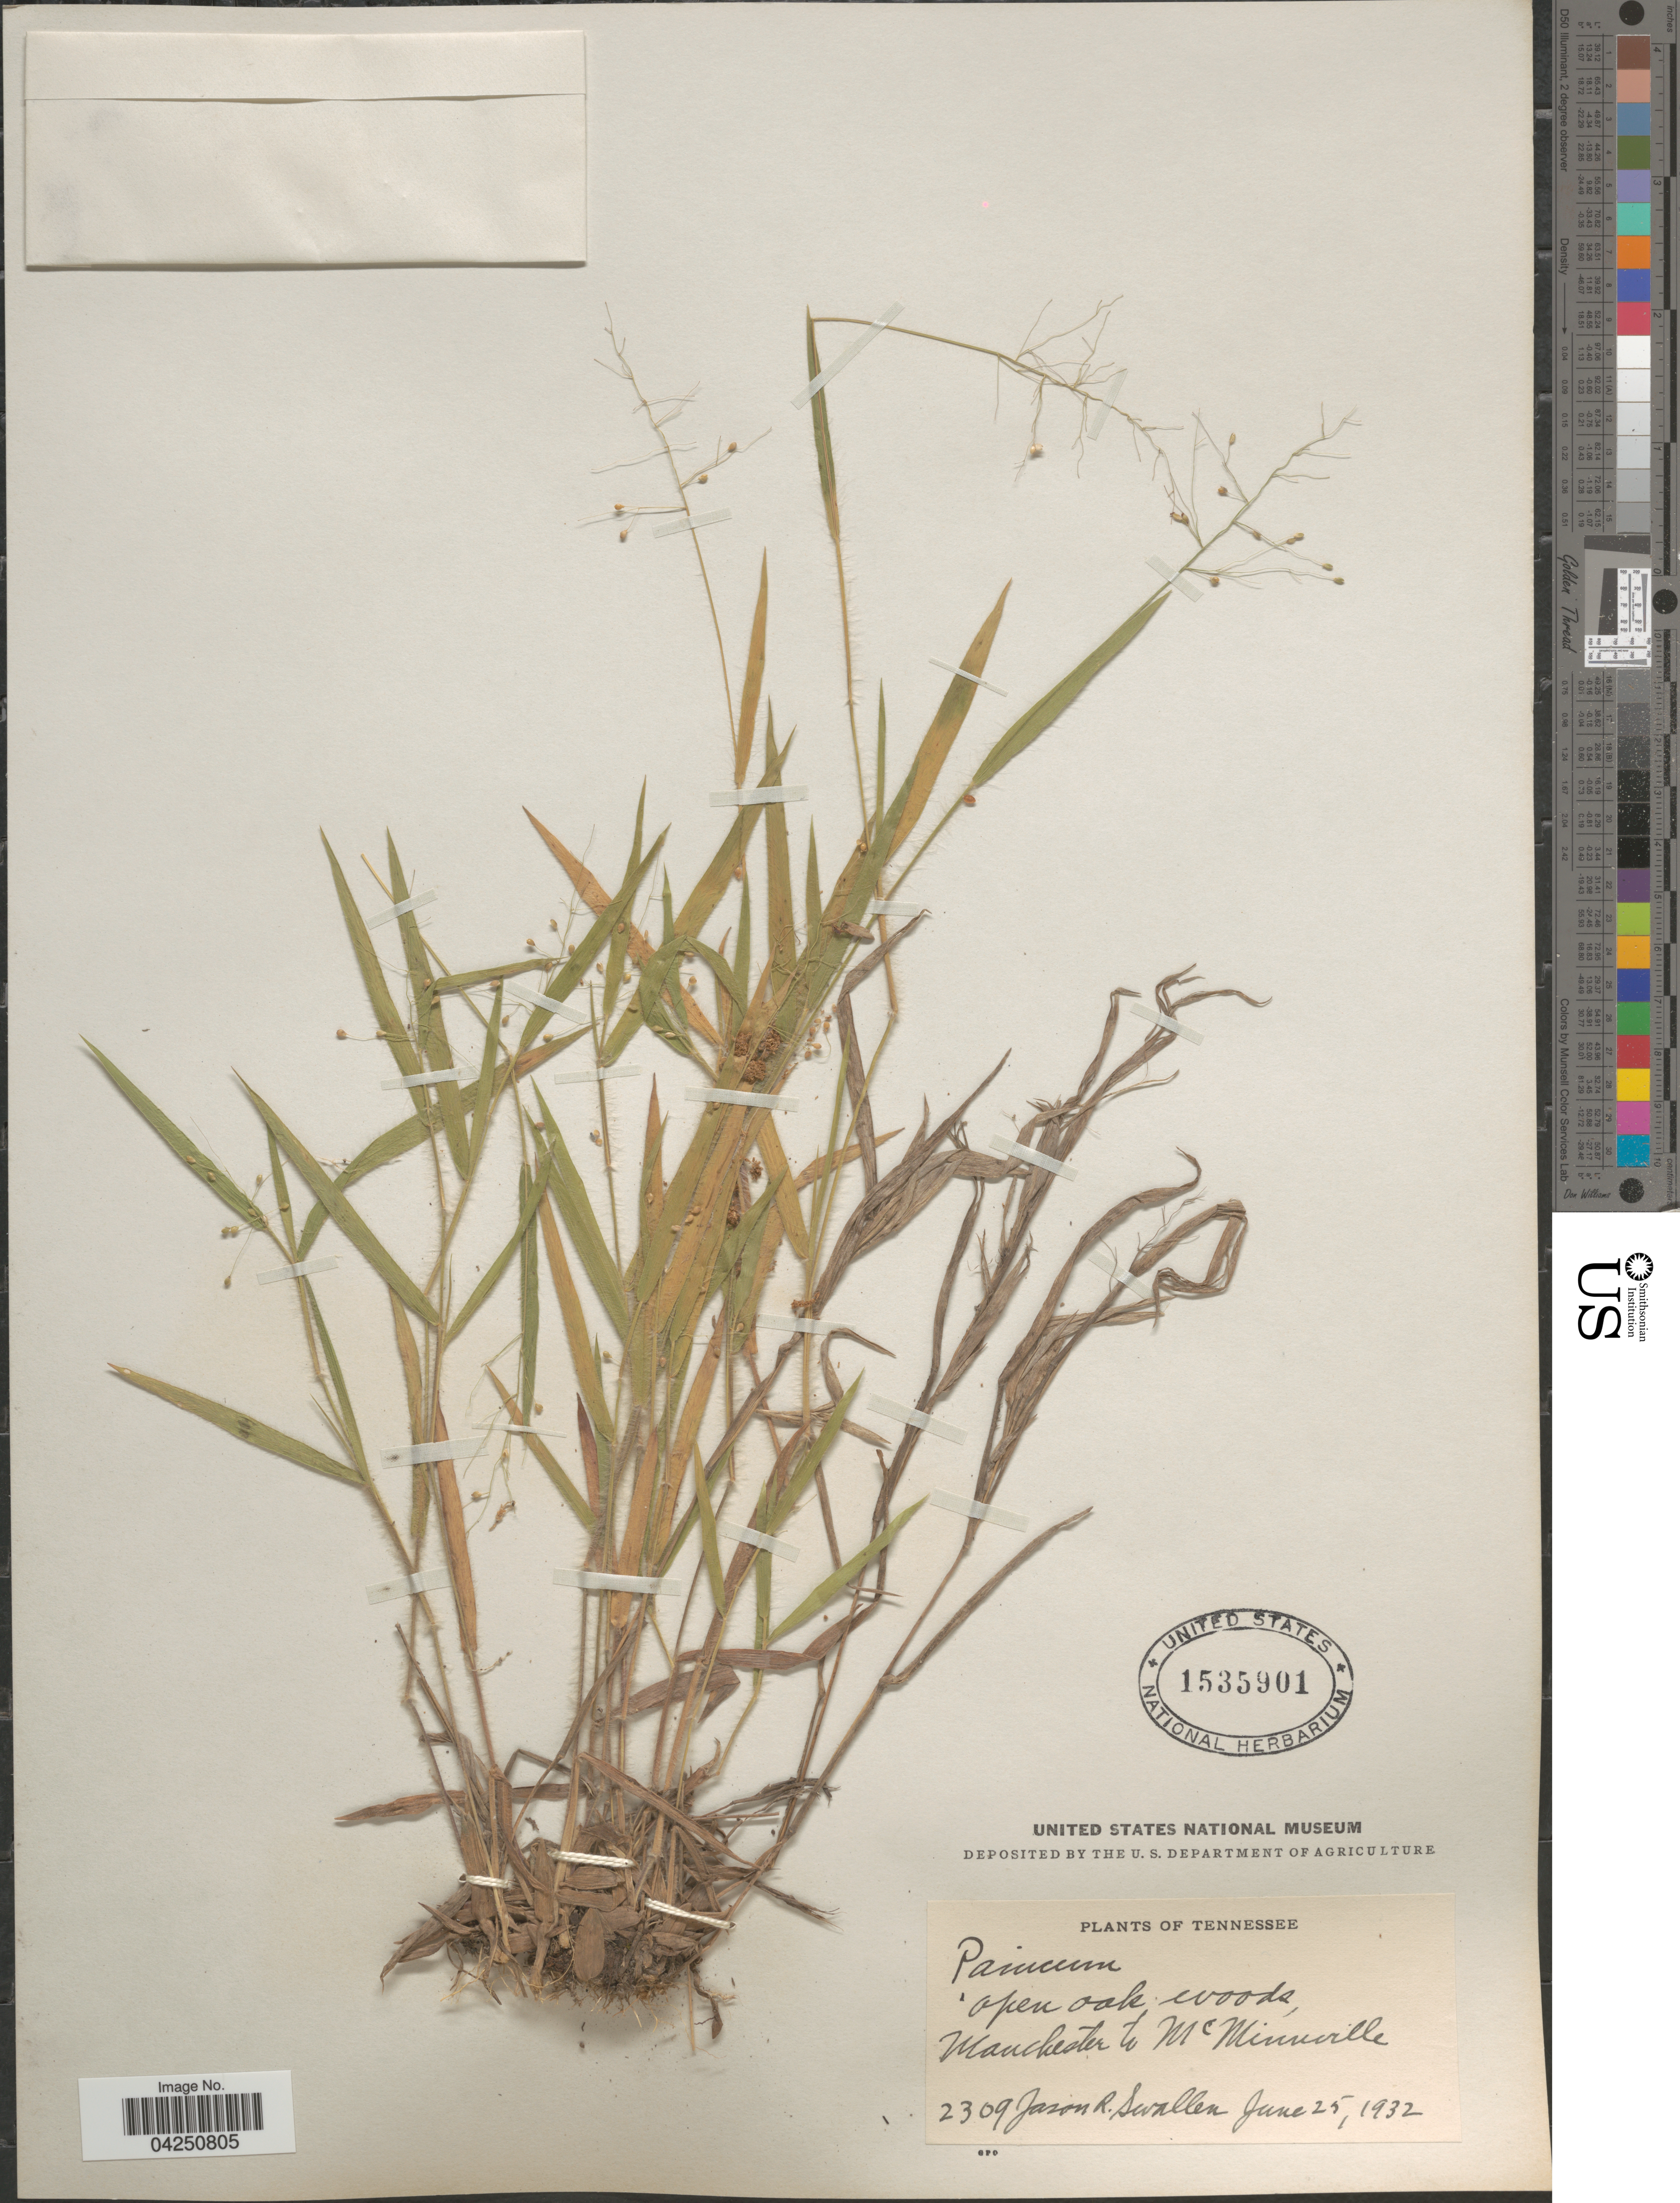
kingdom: Plantae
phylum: Tracheophyta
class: Liliopsida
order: Poales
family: Poaceae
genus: Dichanthelium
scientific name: Dichanthelium acuminatum var. acuminatum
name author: (Sw.) Gould & C.A. Clark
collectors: J. R. Swallen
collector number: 2309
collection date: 1932-06-25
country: United States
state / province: Tennessee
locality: Open oak woods, Manchester to McMinnville.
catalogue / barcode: US 1535901